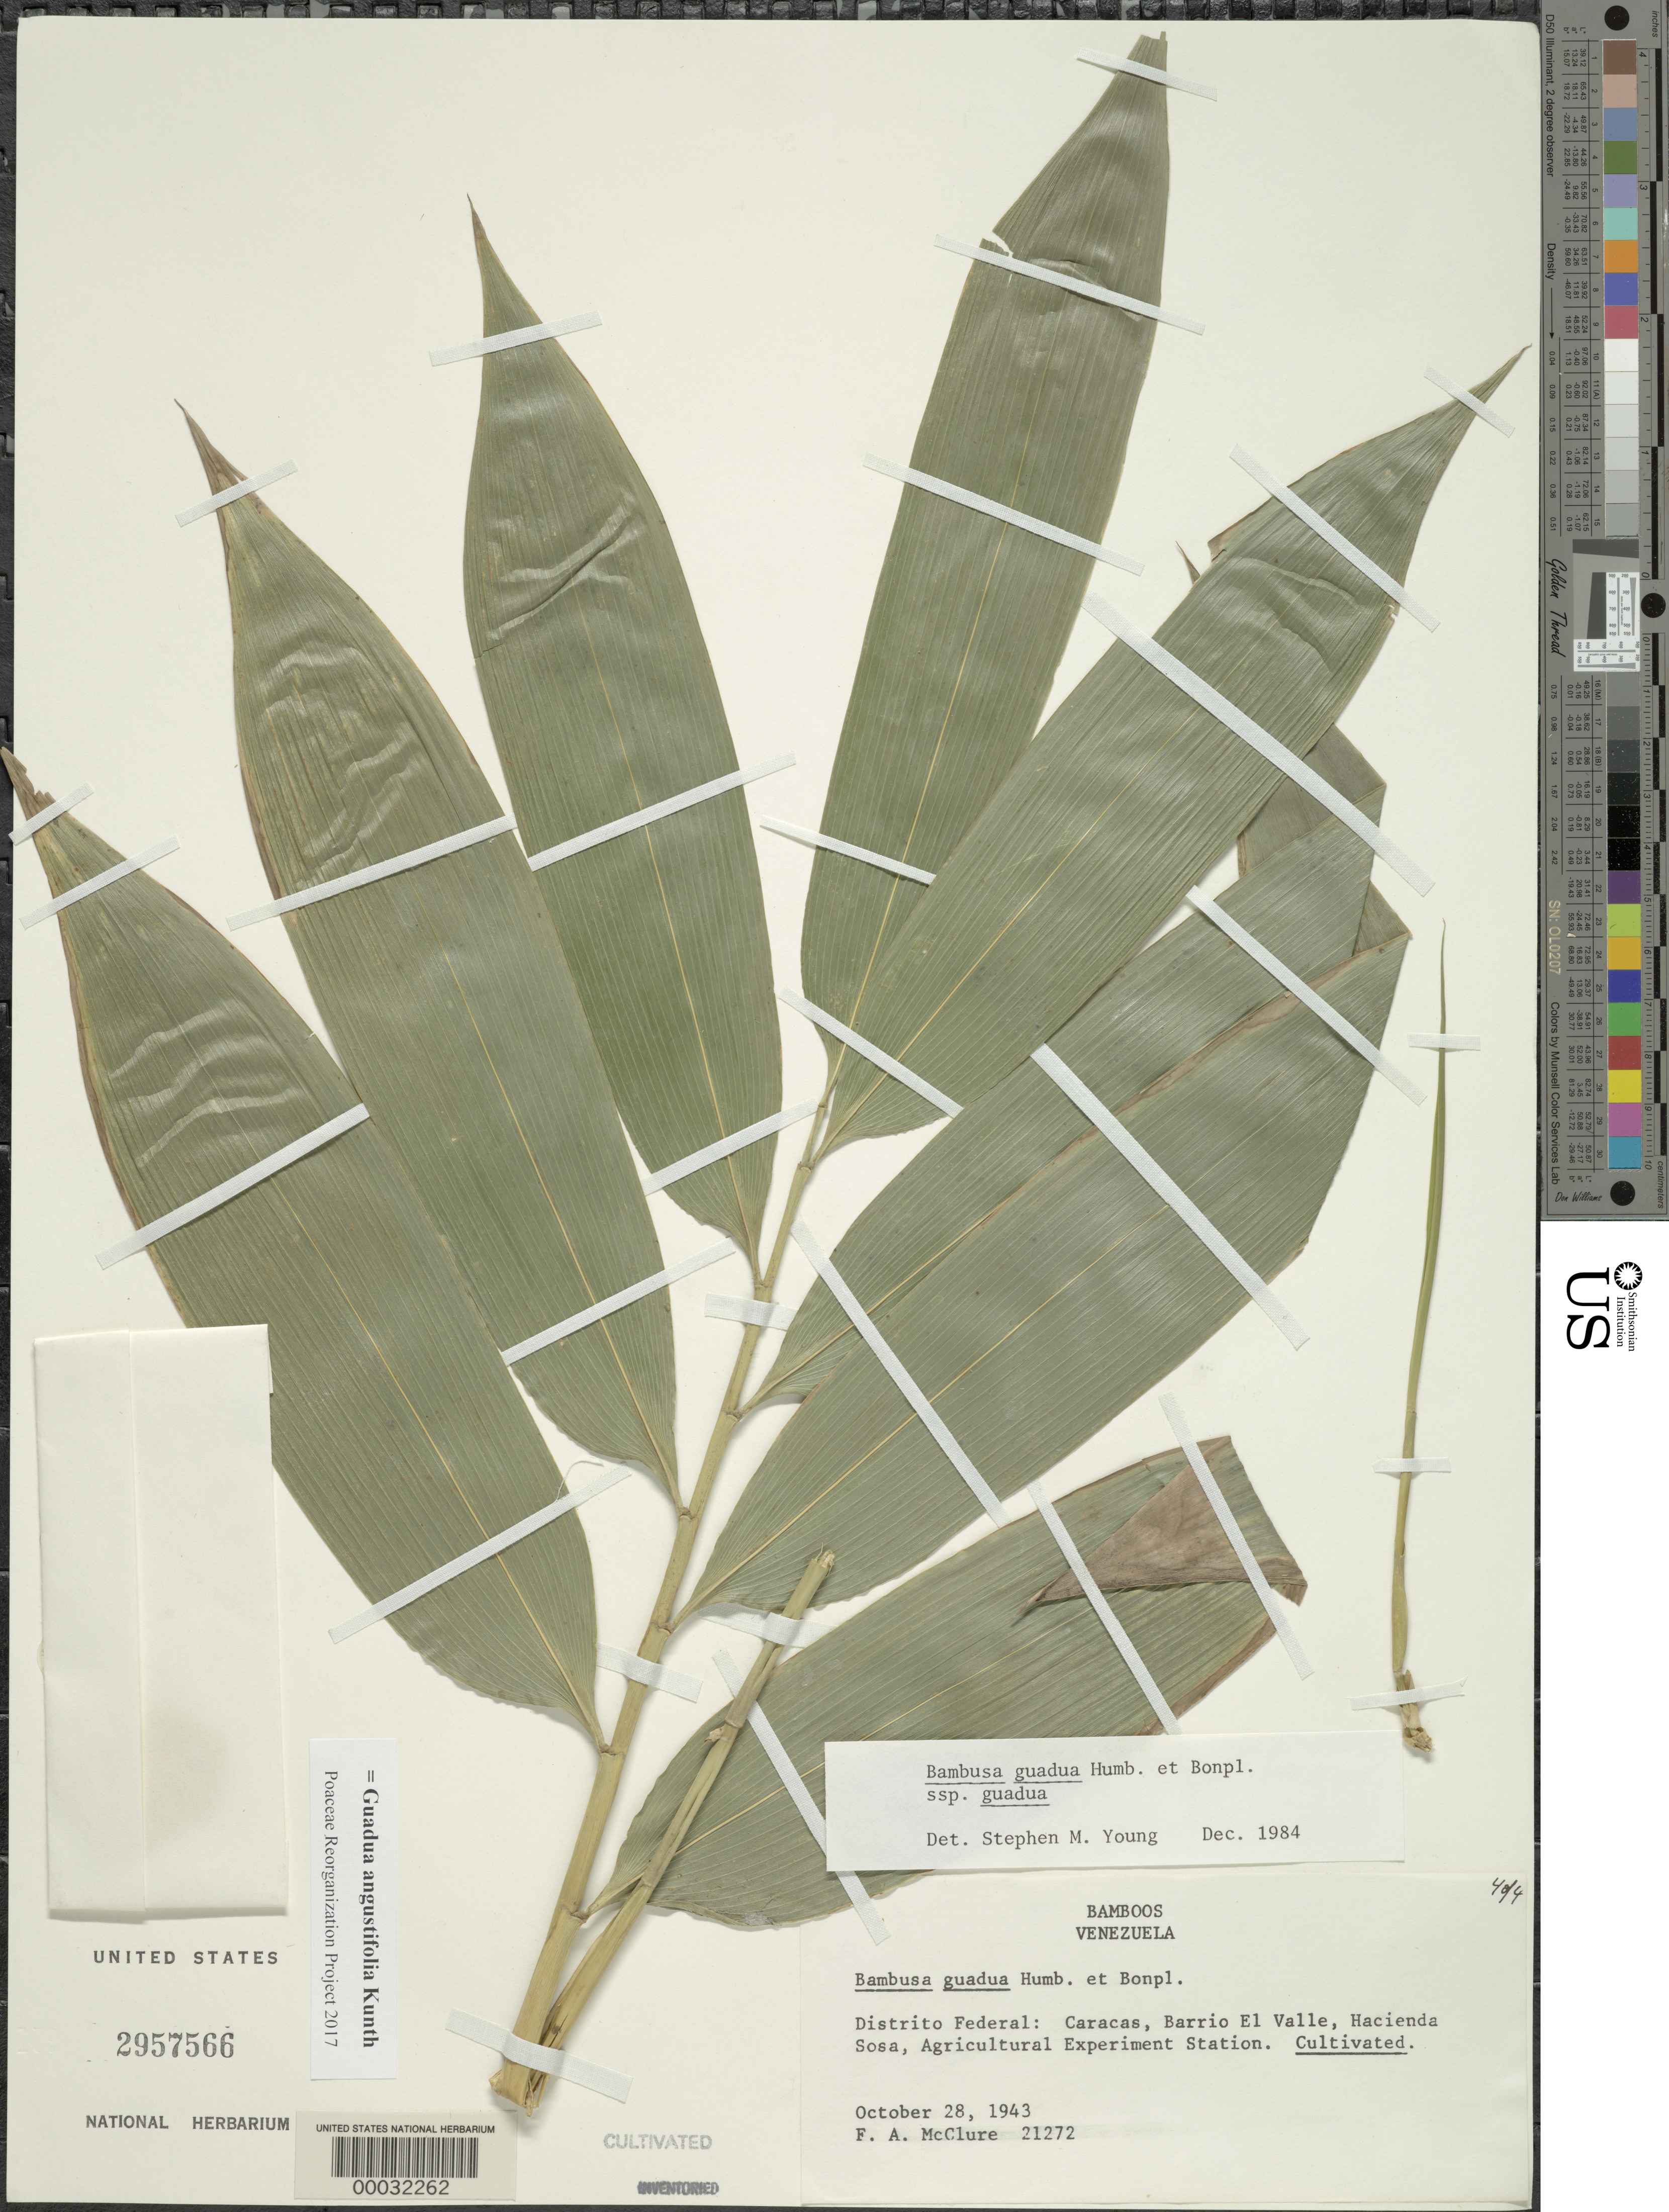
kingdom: Plantae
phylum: Tracheophyta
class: Liliopsida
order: Poales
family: Poaceae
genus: Guadua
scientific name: Guadua angustifolia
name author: Kunth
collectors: F. A. McClure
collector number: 21272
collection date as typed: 28 Oct 1943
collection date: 1943-10-28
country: Venezuela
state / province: Distrito Federal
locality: Caracas, Barrio El Valle, Hacienda Sosa, Agricultural Experiment Station.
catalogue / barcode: US 2957566